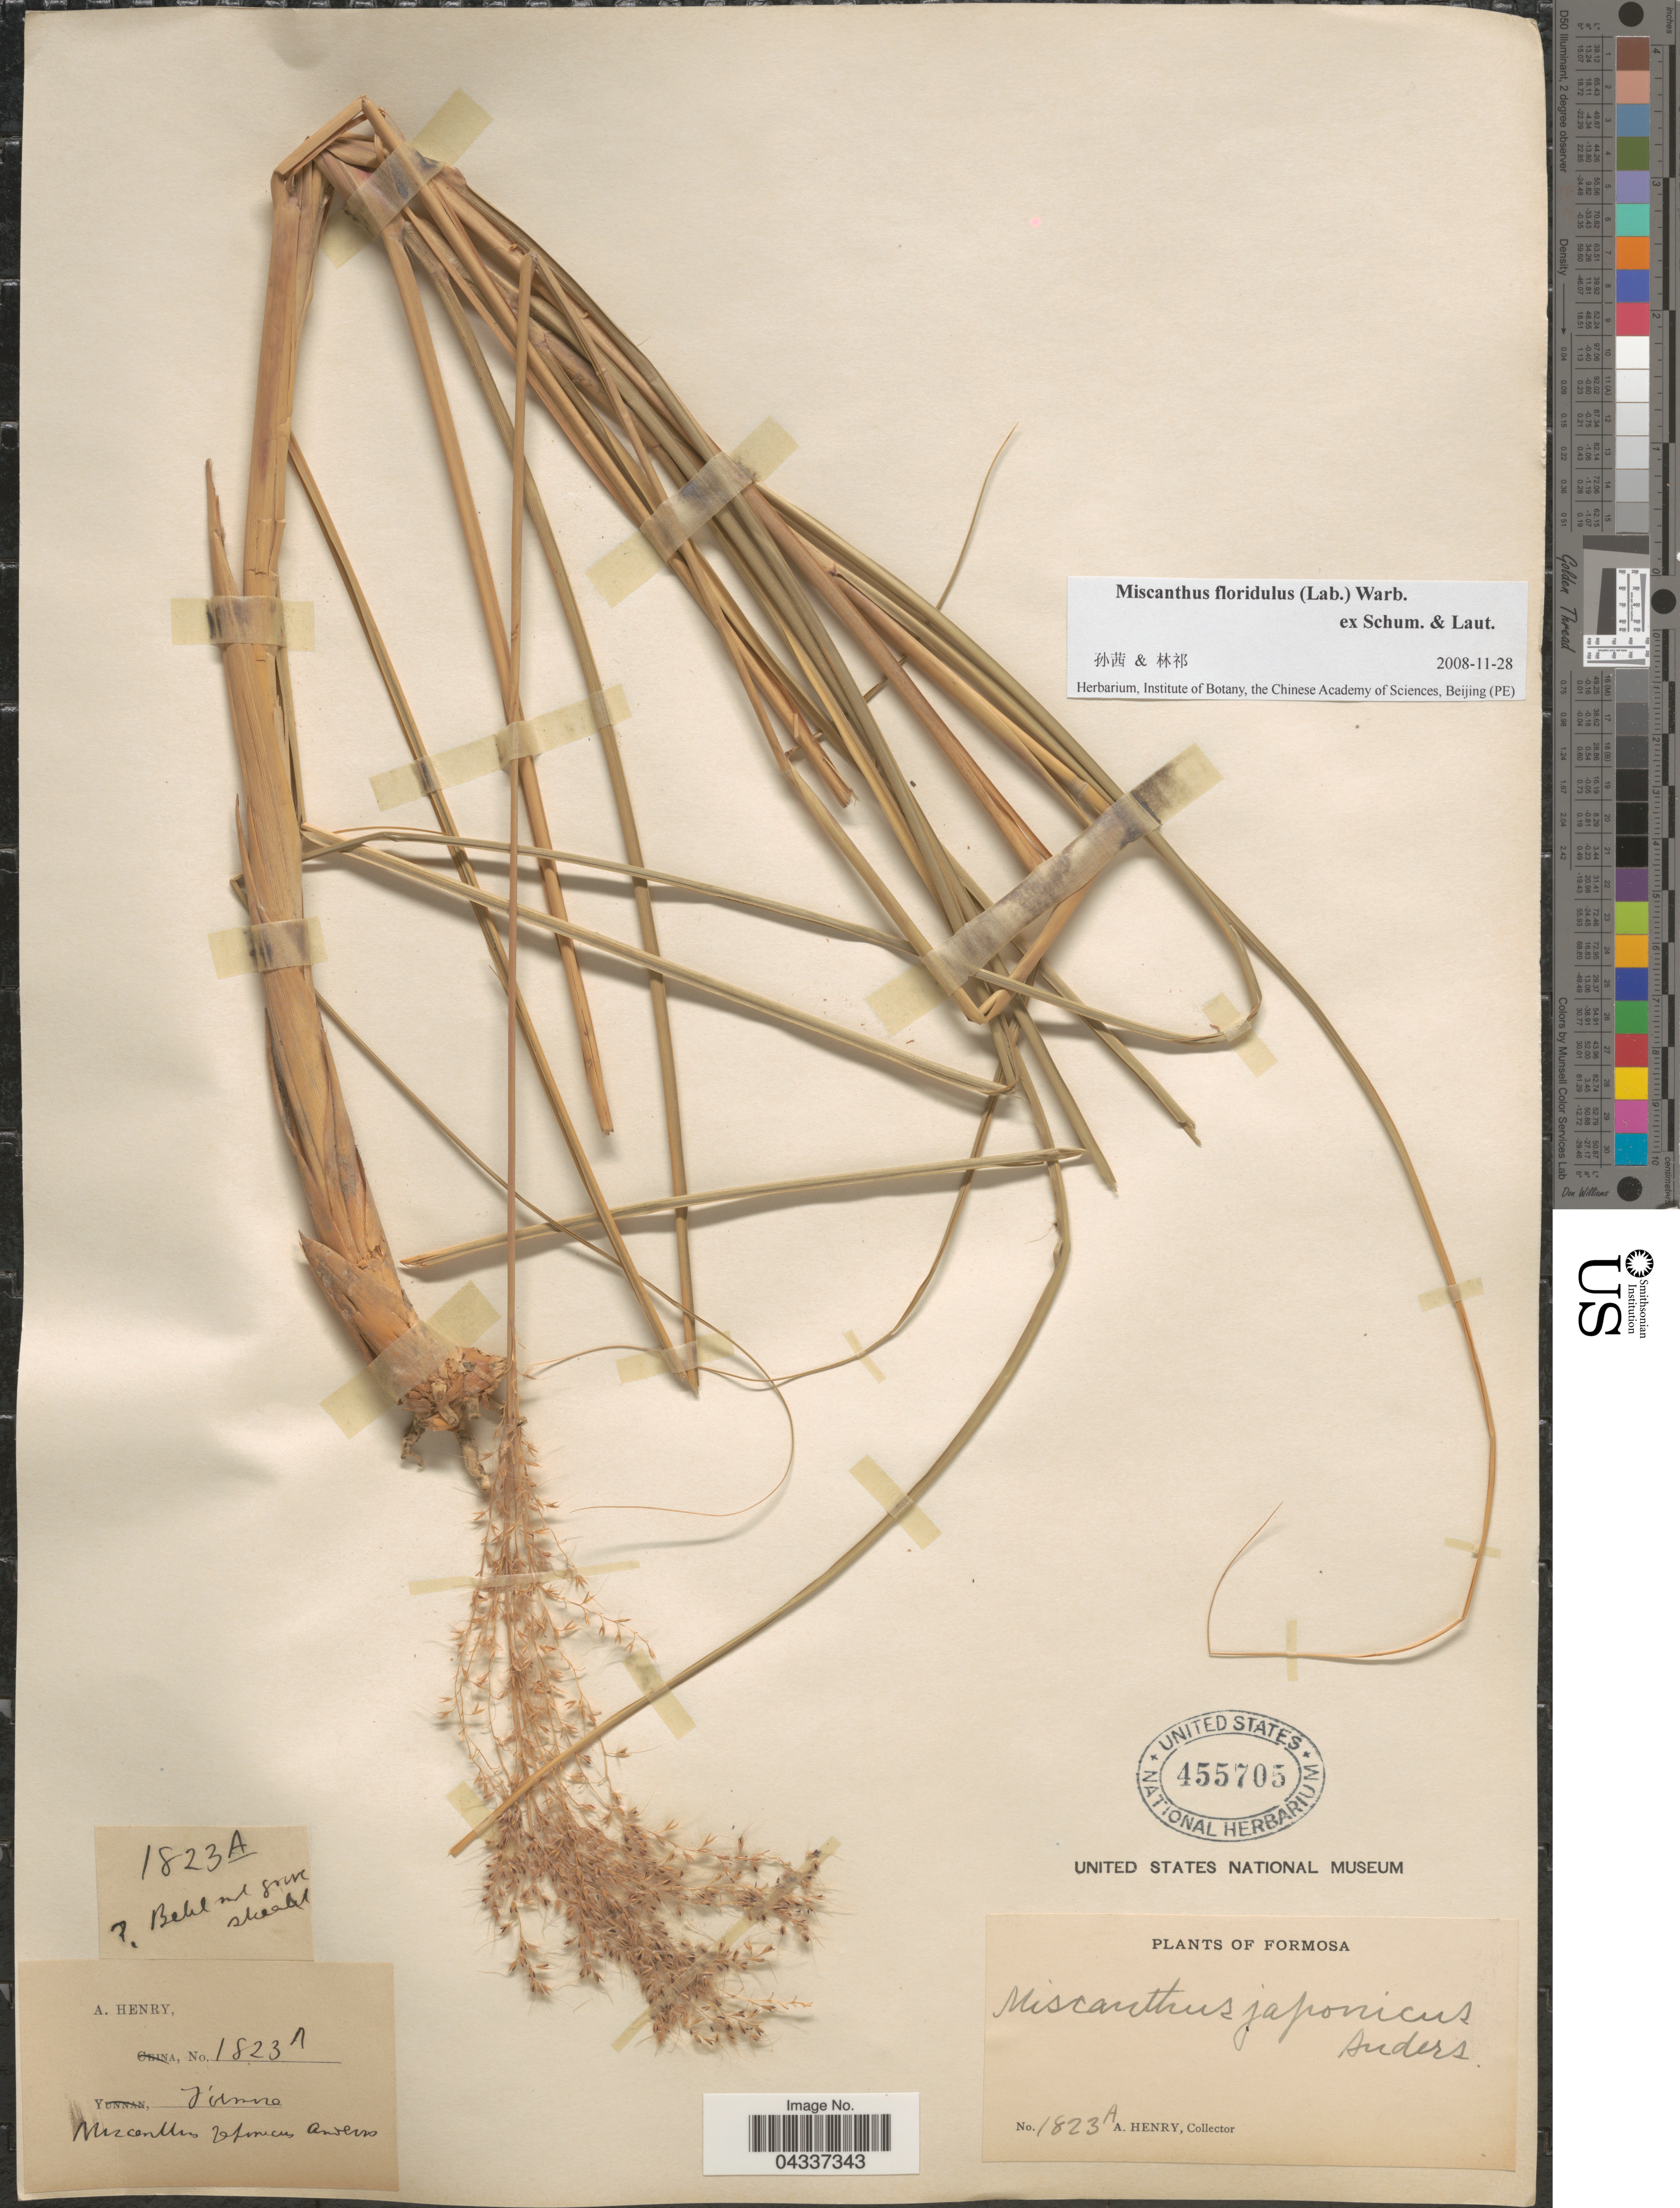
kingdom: Plantae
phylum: Tracheophyta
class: Liliopsida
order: Poales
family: Poaceae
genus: Miscanthus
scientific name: Miscanthus floridulus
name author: (Labill.) Warb.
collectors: A. Henry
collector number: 1823A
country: Taiwan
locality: Formosa.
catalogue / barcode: US 455705